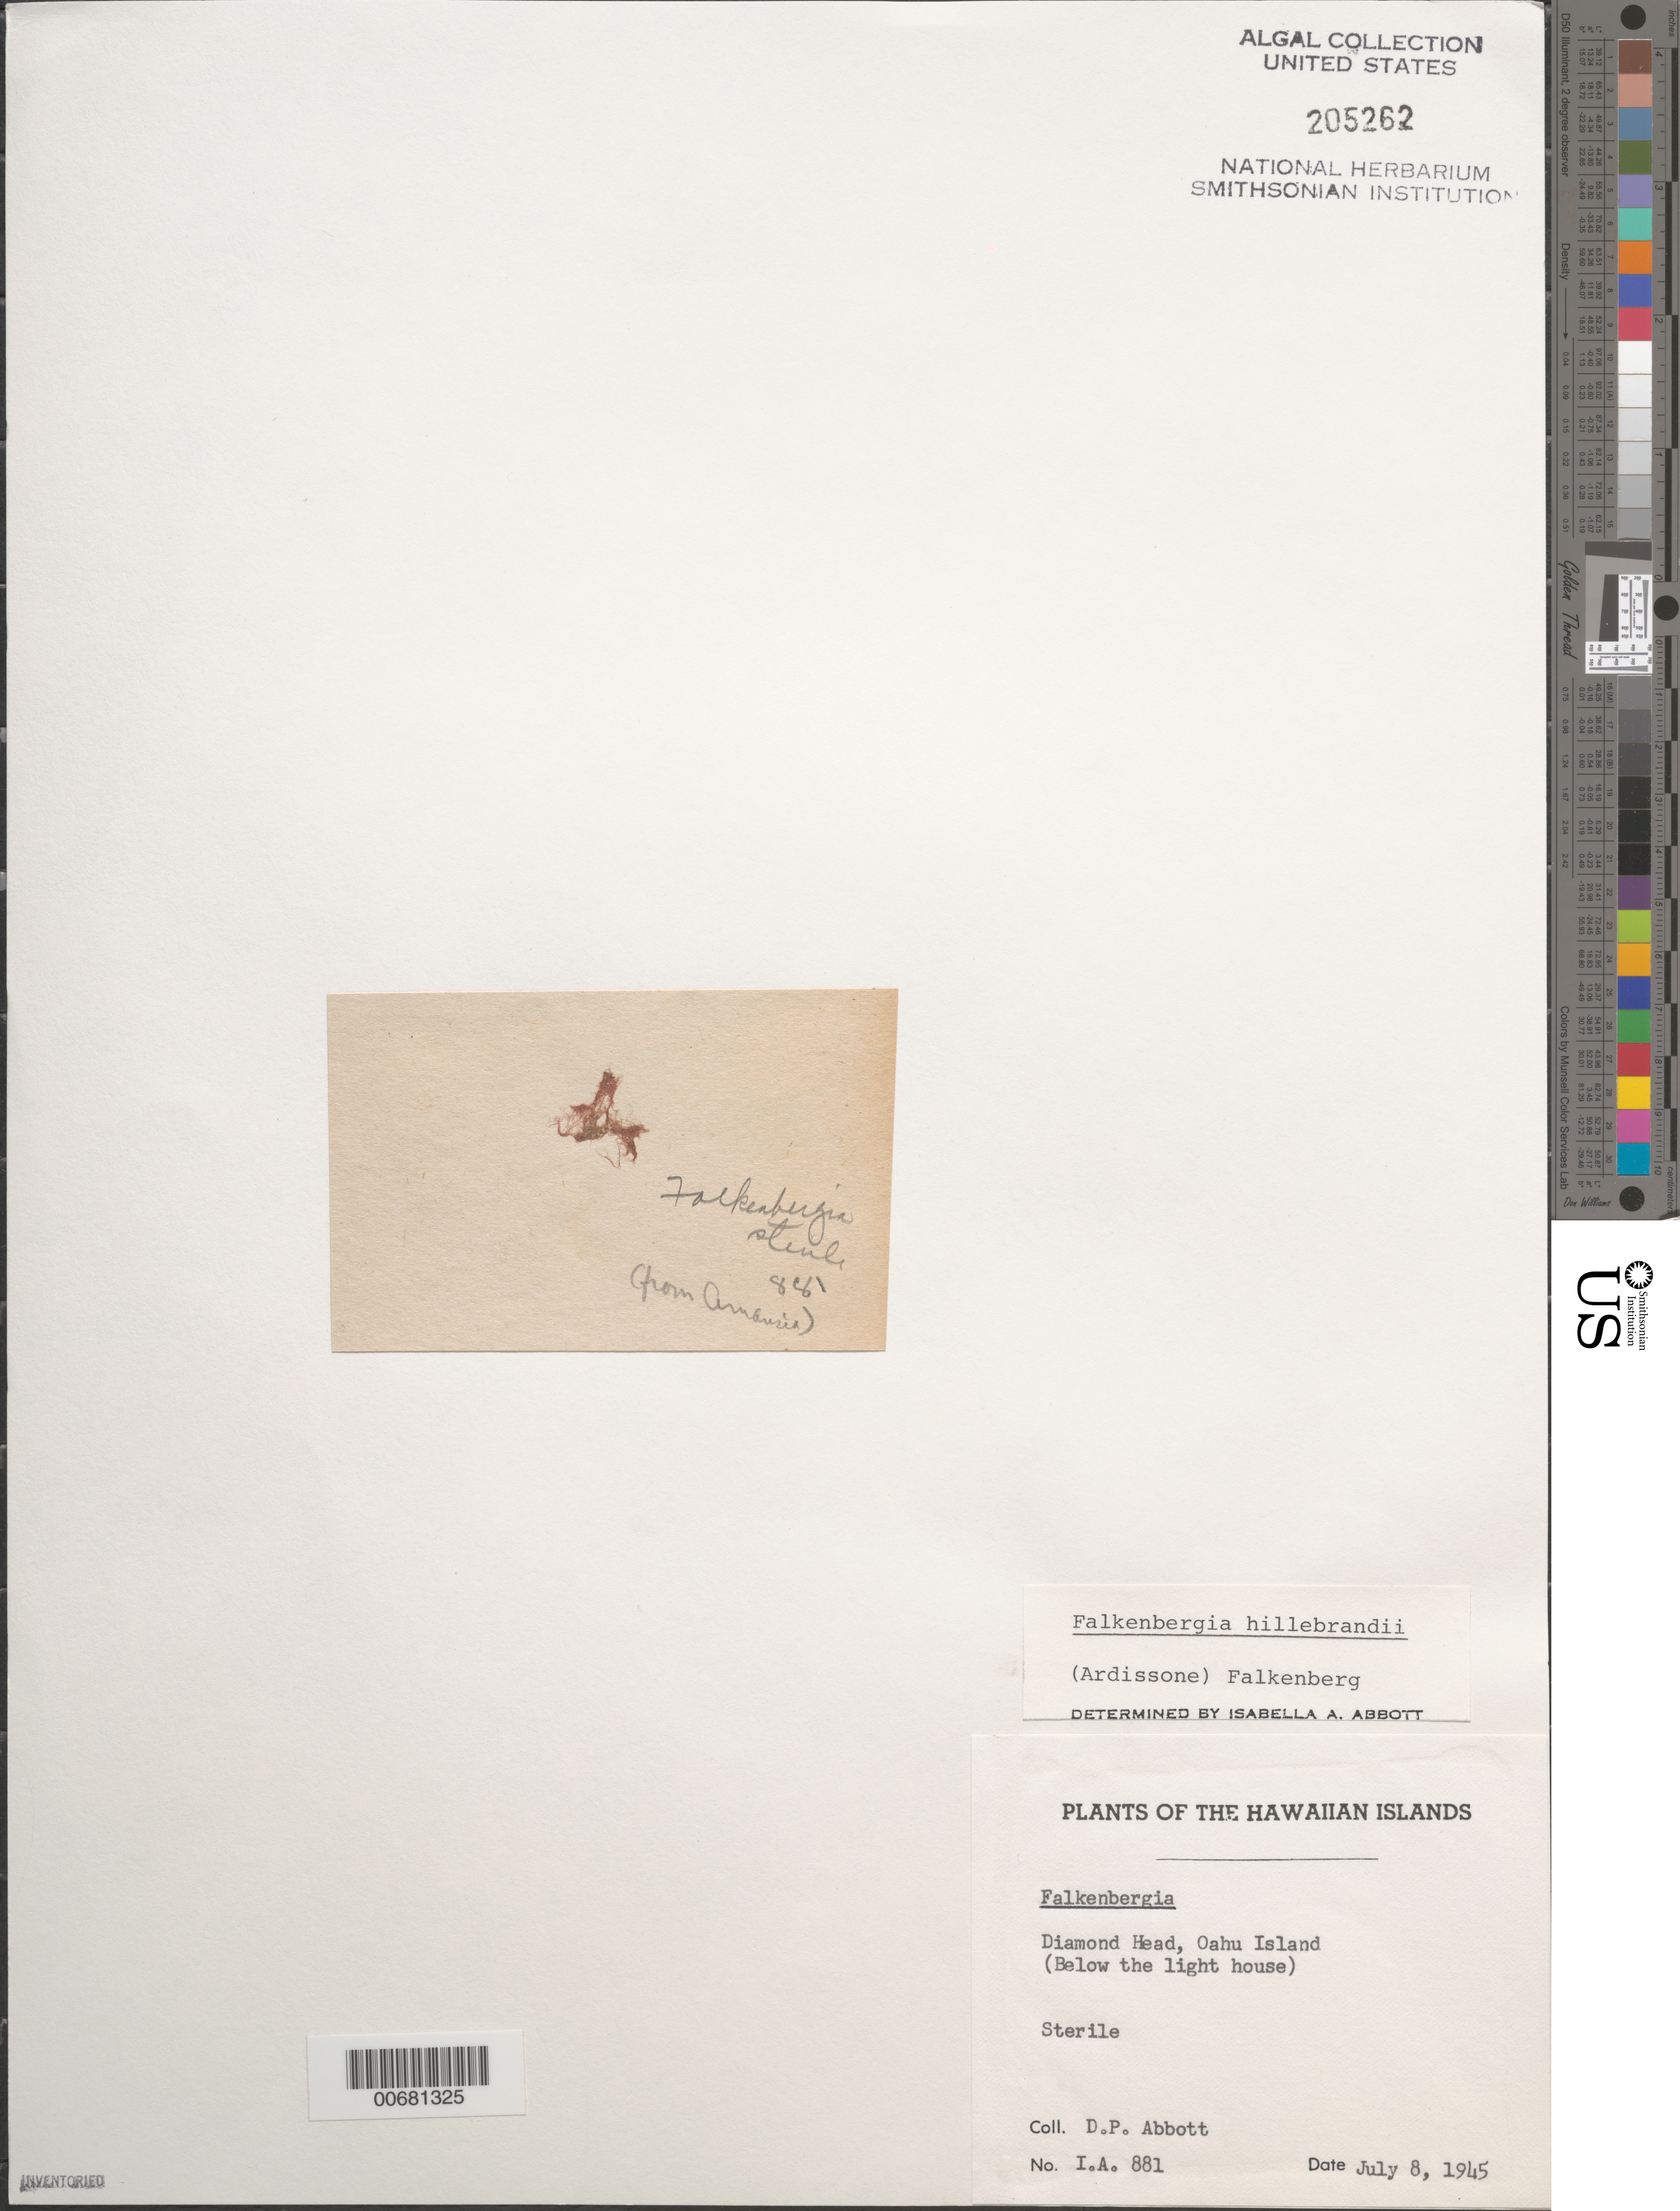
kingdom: Plantae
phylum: Rhodophyta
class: Florideophyceae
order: Bonnemaisoniales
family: Bonnemaisoniaceae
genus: Asparagopsis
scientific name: Asparagopsis taxiformis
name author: (Delile) Trevis.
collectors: D. P. Abbott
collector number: IAA 881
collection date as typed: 08 Jul 1945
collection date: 1945-07-08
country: United States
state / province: Hawaii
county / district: Honolulu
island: Oahu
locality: Diamond Head below the lighthouse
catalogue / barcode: US 205262